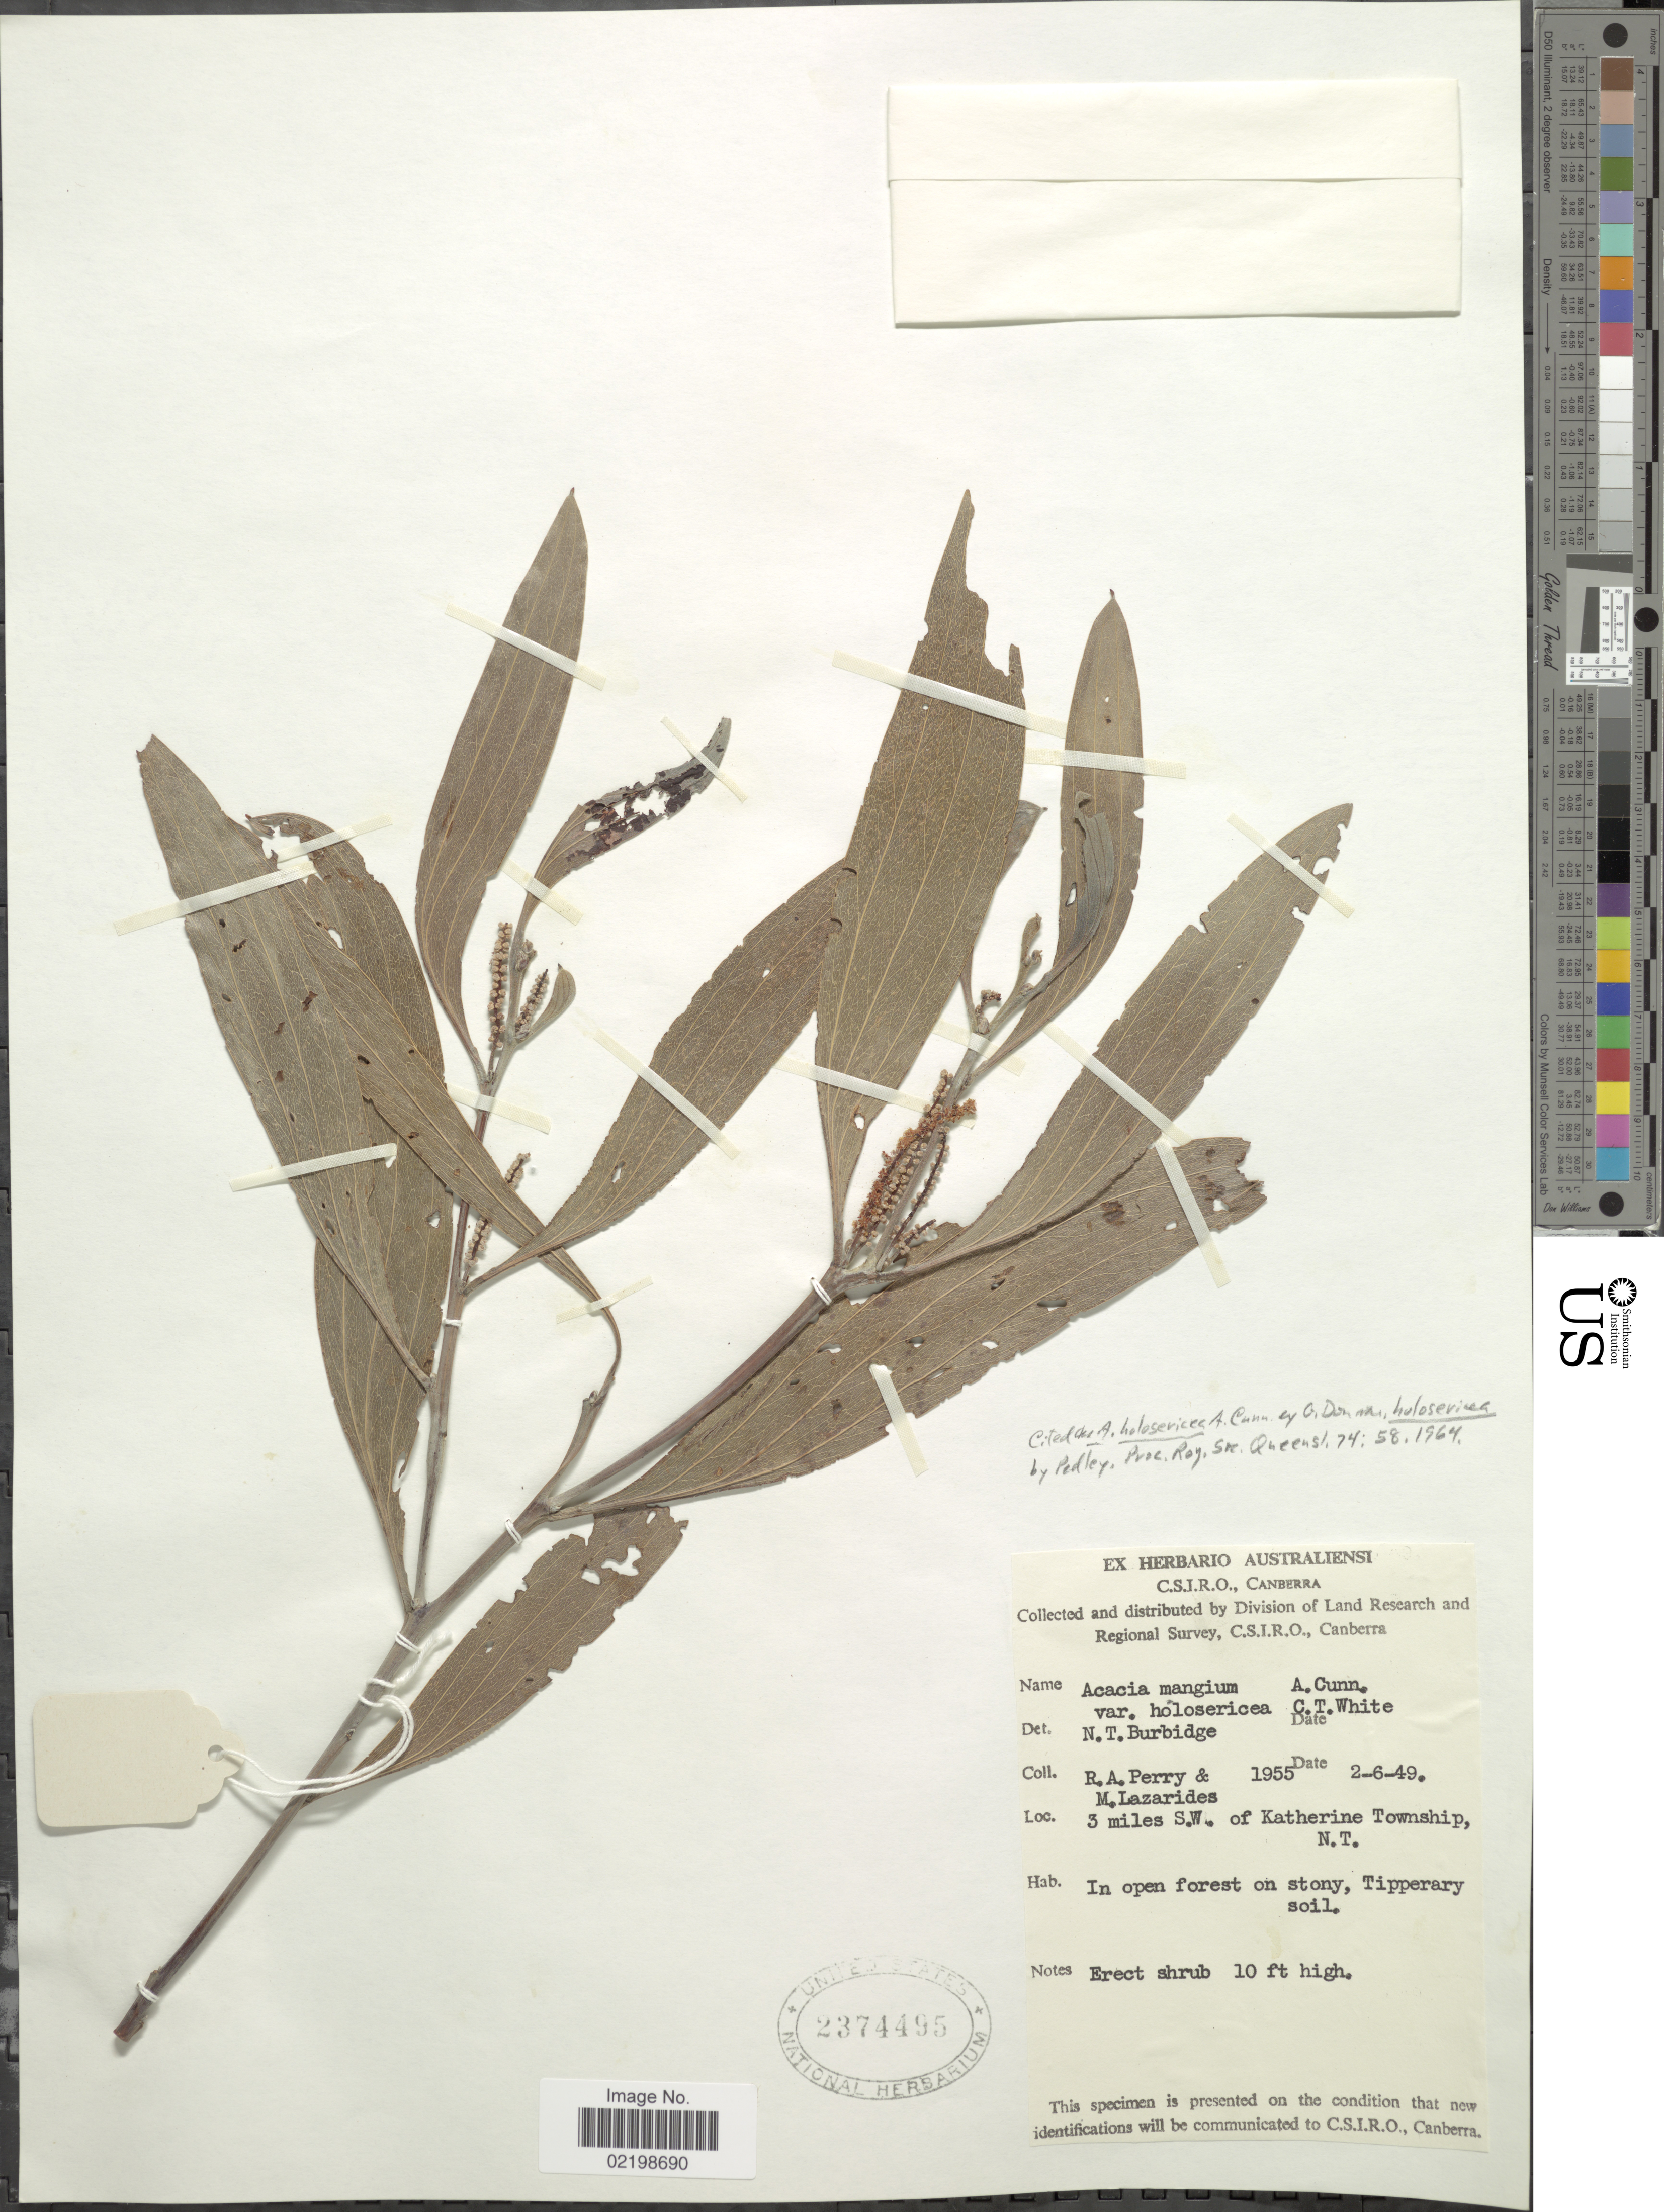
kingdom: Plantae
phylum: Tracheophyta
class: Magnoliopsida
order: Fabales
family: Fabaceae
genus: Acacia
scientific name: Acacia holosericea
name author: A. Cunn. ex Don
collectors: Perry, R. A. & M. Lazarides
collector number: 1955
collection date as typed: Transcribed d/m/y: 2/6/49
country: Australia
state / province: Northern Territory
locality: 3 miles S.W. of Katherine Township, N.T.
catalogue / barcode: US 2374495